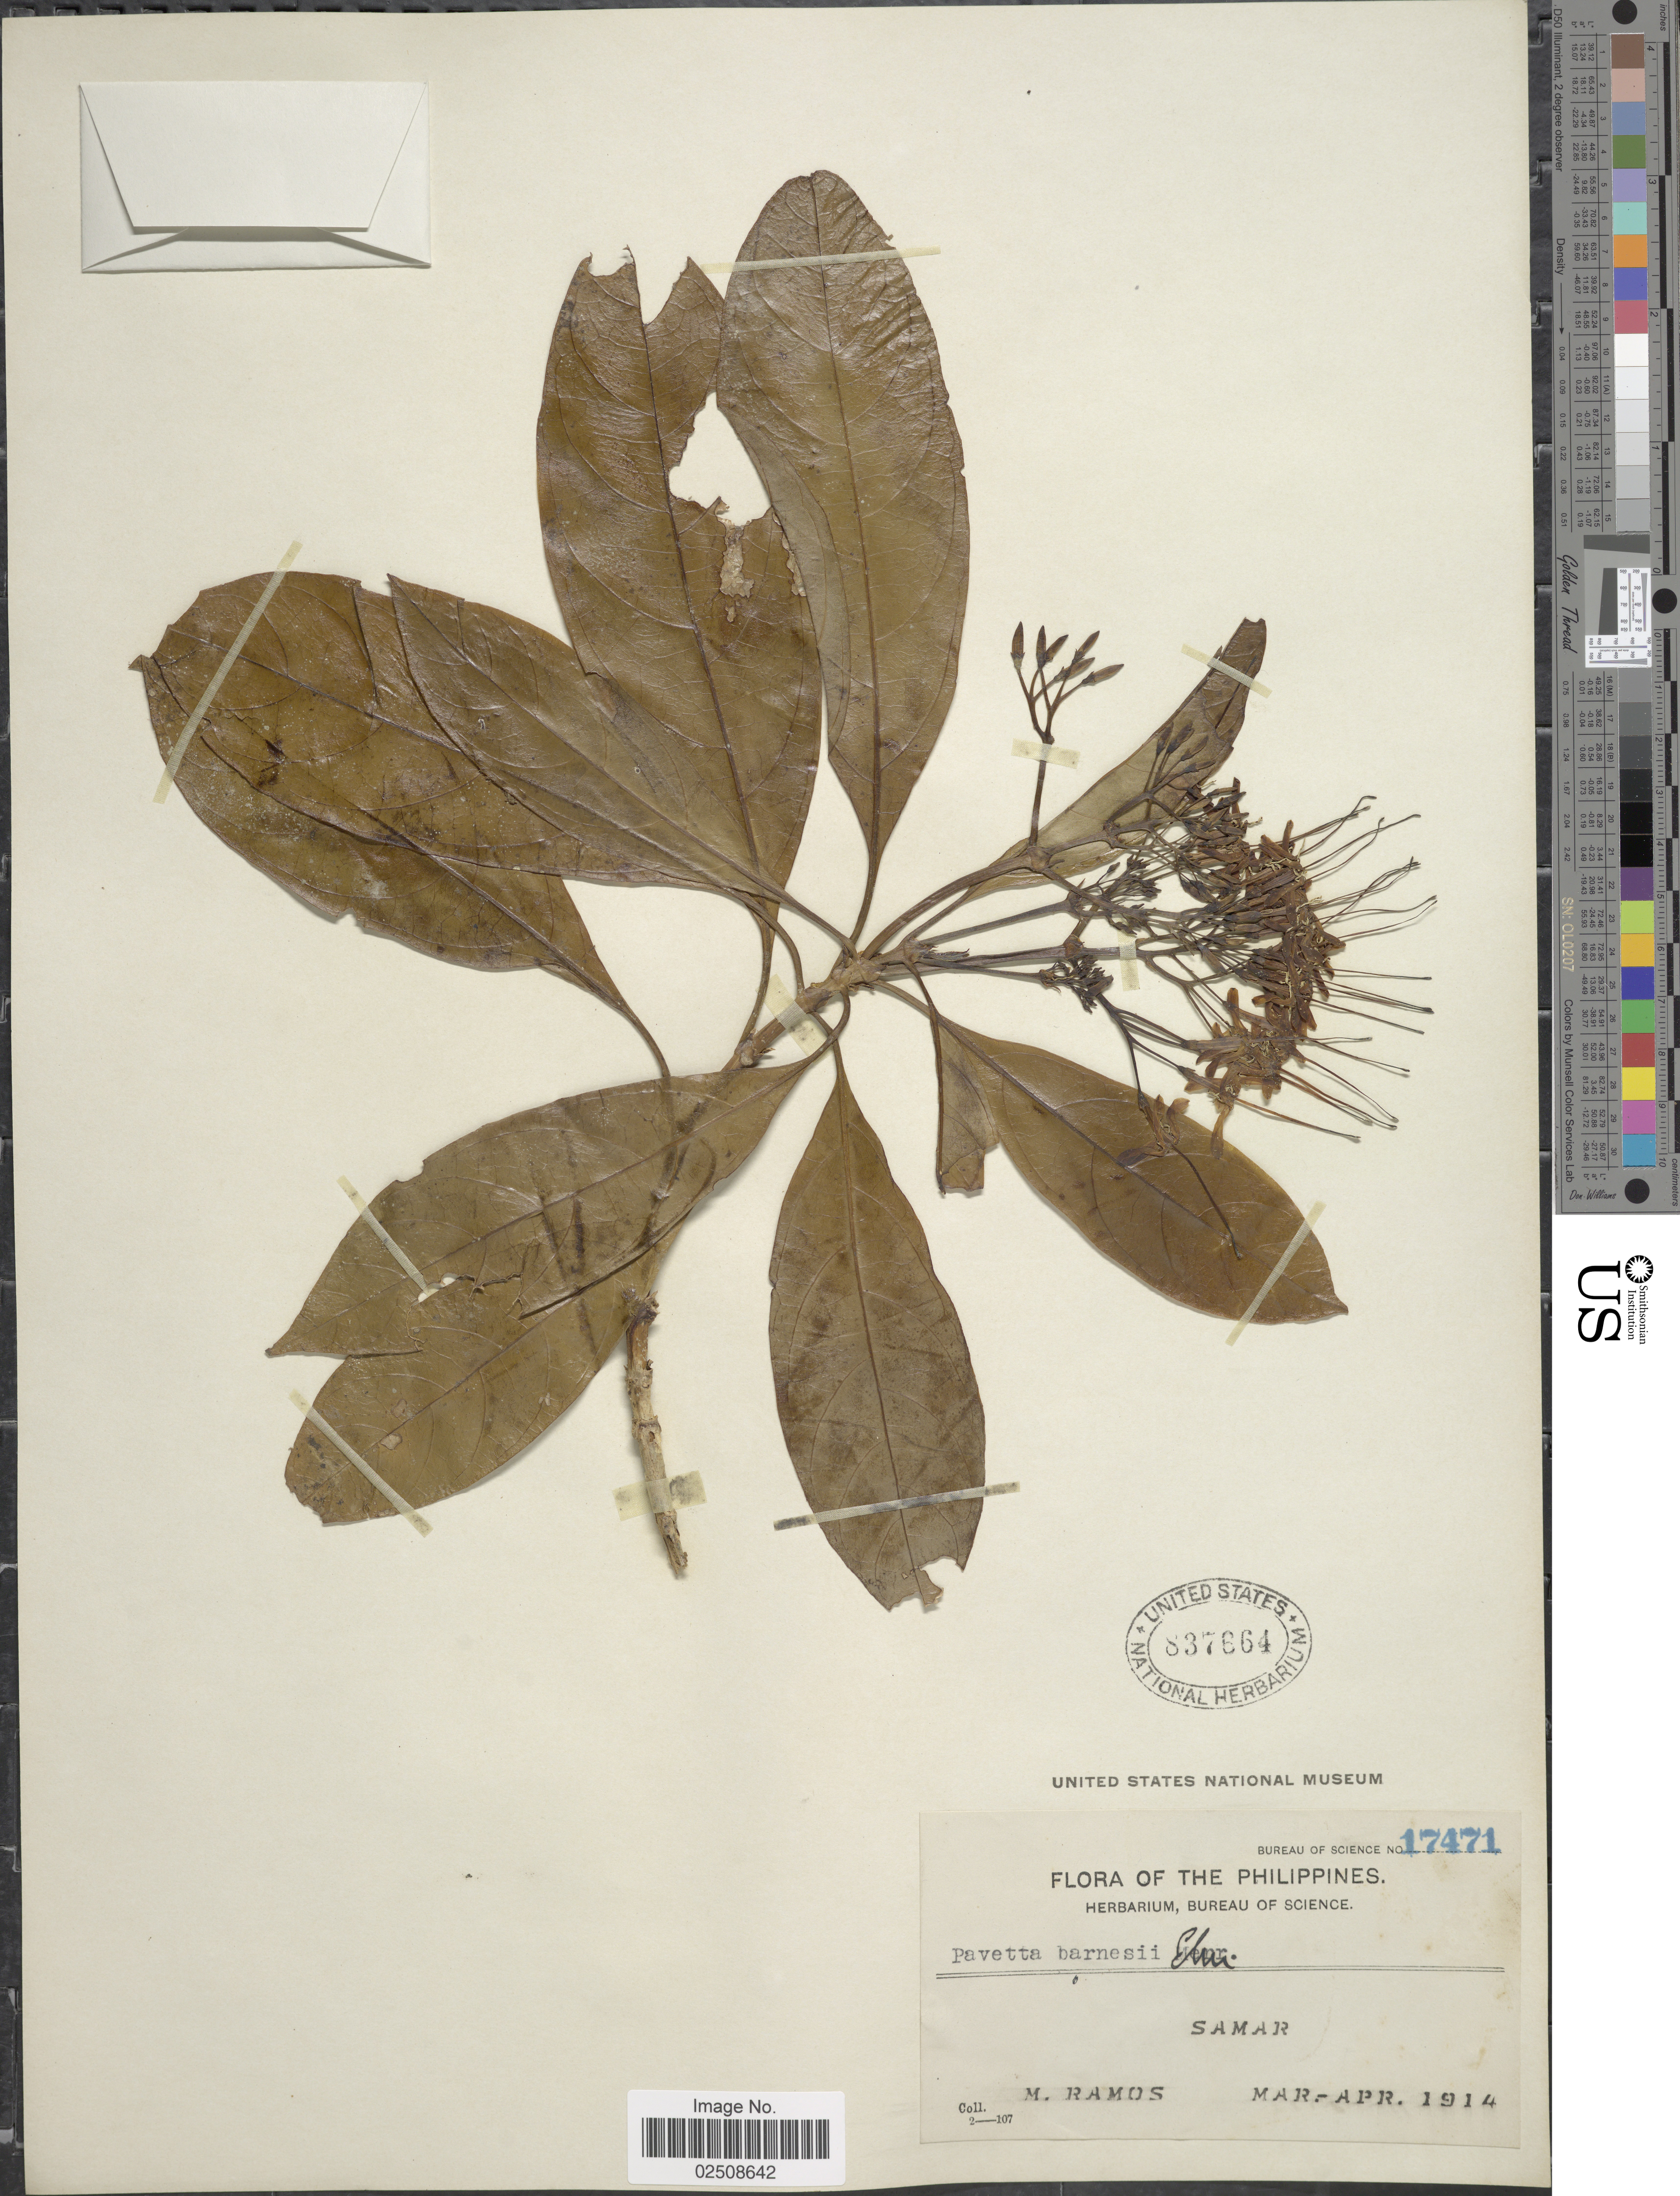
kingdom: Plantae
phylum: Tracheophyta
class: Magnoliopsida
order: Gentianales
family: Rubiaceae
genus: Pavetta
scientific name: Pavetta indica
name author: L.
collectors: M. Ramos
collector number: Bureau of Science 17471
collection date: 1914-03/1914-04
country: Philippines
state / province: Eastern Visayas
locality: Samar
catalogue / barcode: US 837664